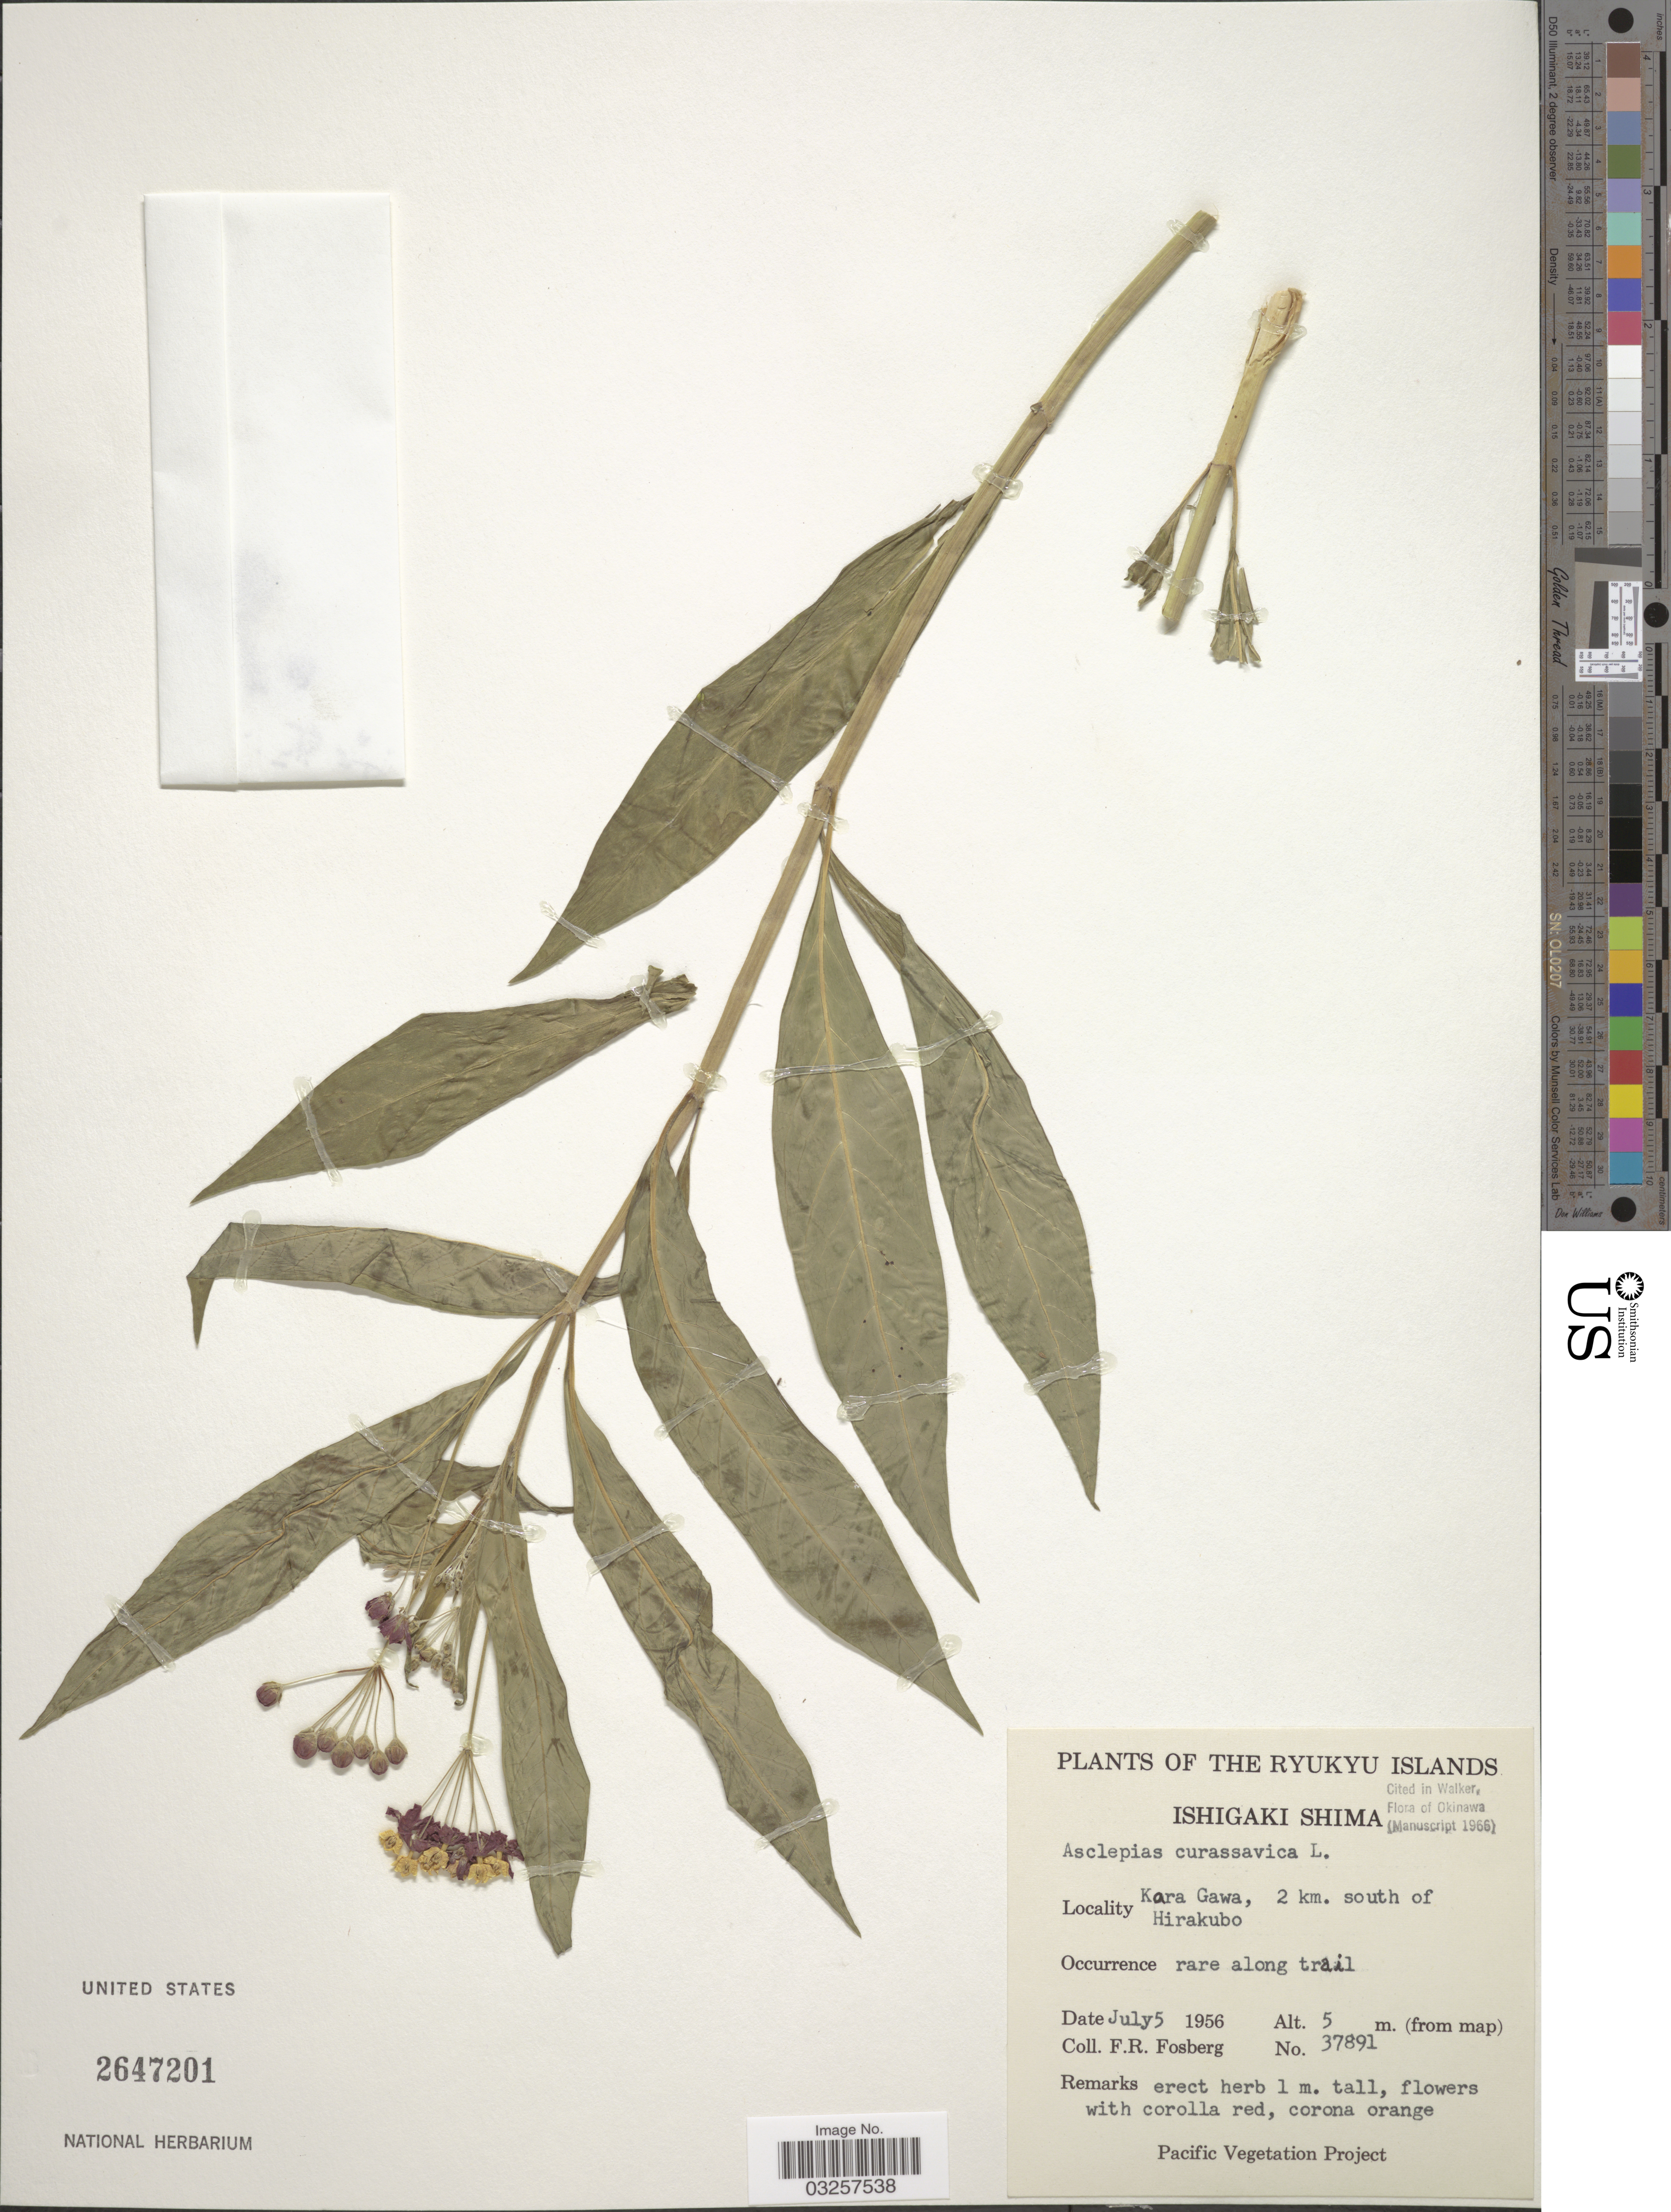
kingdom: Plantae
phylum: Tracheophyta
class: Magnoliopsida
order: Gentianales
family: Apocynaceae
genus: Asclepias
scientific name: Asclepias curassavica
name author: L.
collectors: F. R. Fosberg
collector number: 37891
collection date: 1956-07-05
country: Japan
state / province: Okinawa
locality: Ryukyu Islands. Ishigaki Shima. Kara Gawa, 2 km. south of Hirakubo.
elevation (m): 5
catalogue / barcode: US 2647201